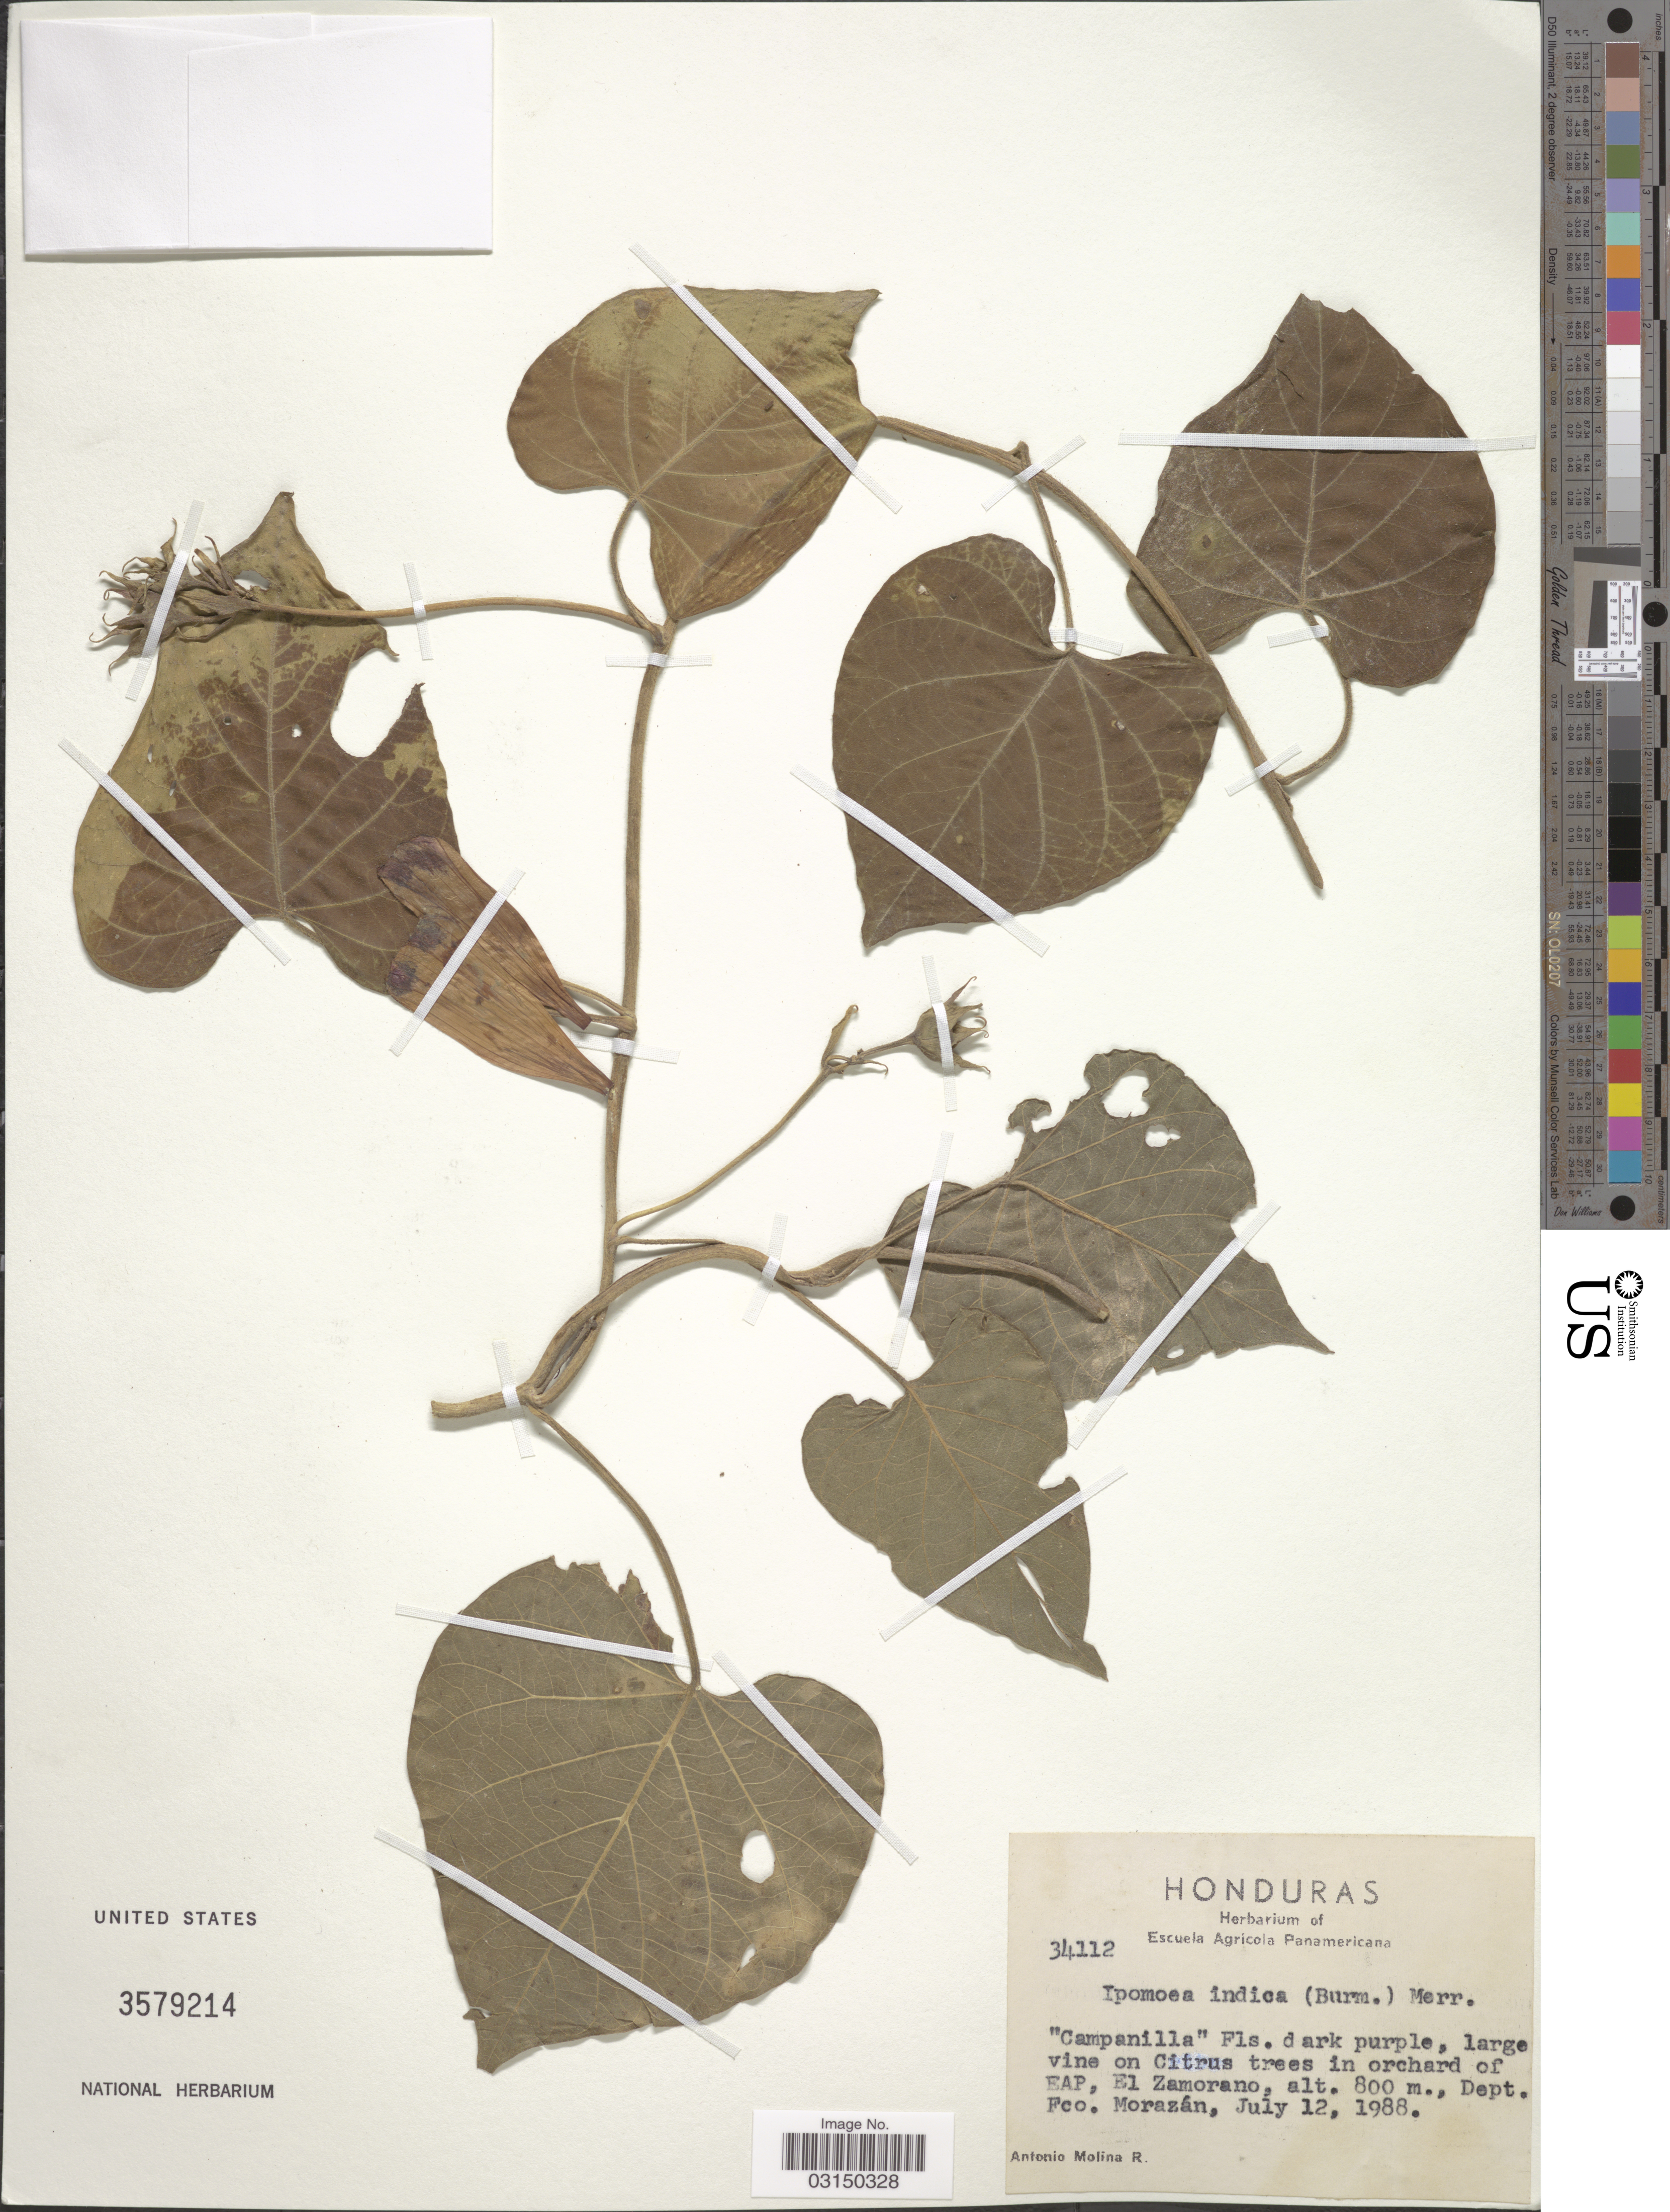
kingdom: Plantae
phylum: Tracheophyta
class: Magnoliopsida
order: Solanales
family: Convolvulaceae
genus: Ipomoea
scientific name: Ipomoea indica (Burm.) Merr. var. indica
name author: (Burm.) Merr.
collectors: A. Molina R.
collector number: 34112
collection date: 1988-07-12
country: Honduras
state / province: Fco. Morazán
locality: Large vine on Citrus trees in orchard of EAP, El Zamorano, Dept. Fco. Morazán.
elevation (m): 800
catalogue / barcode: US 3579214